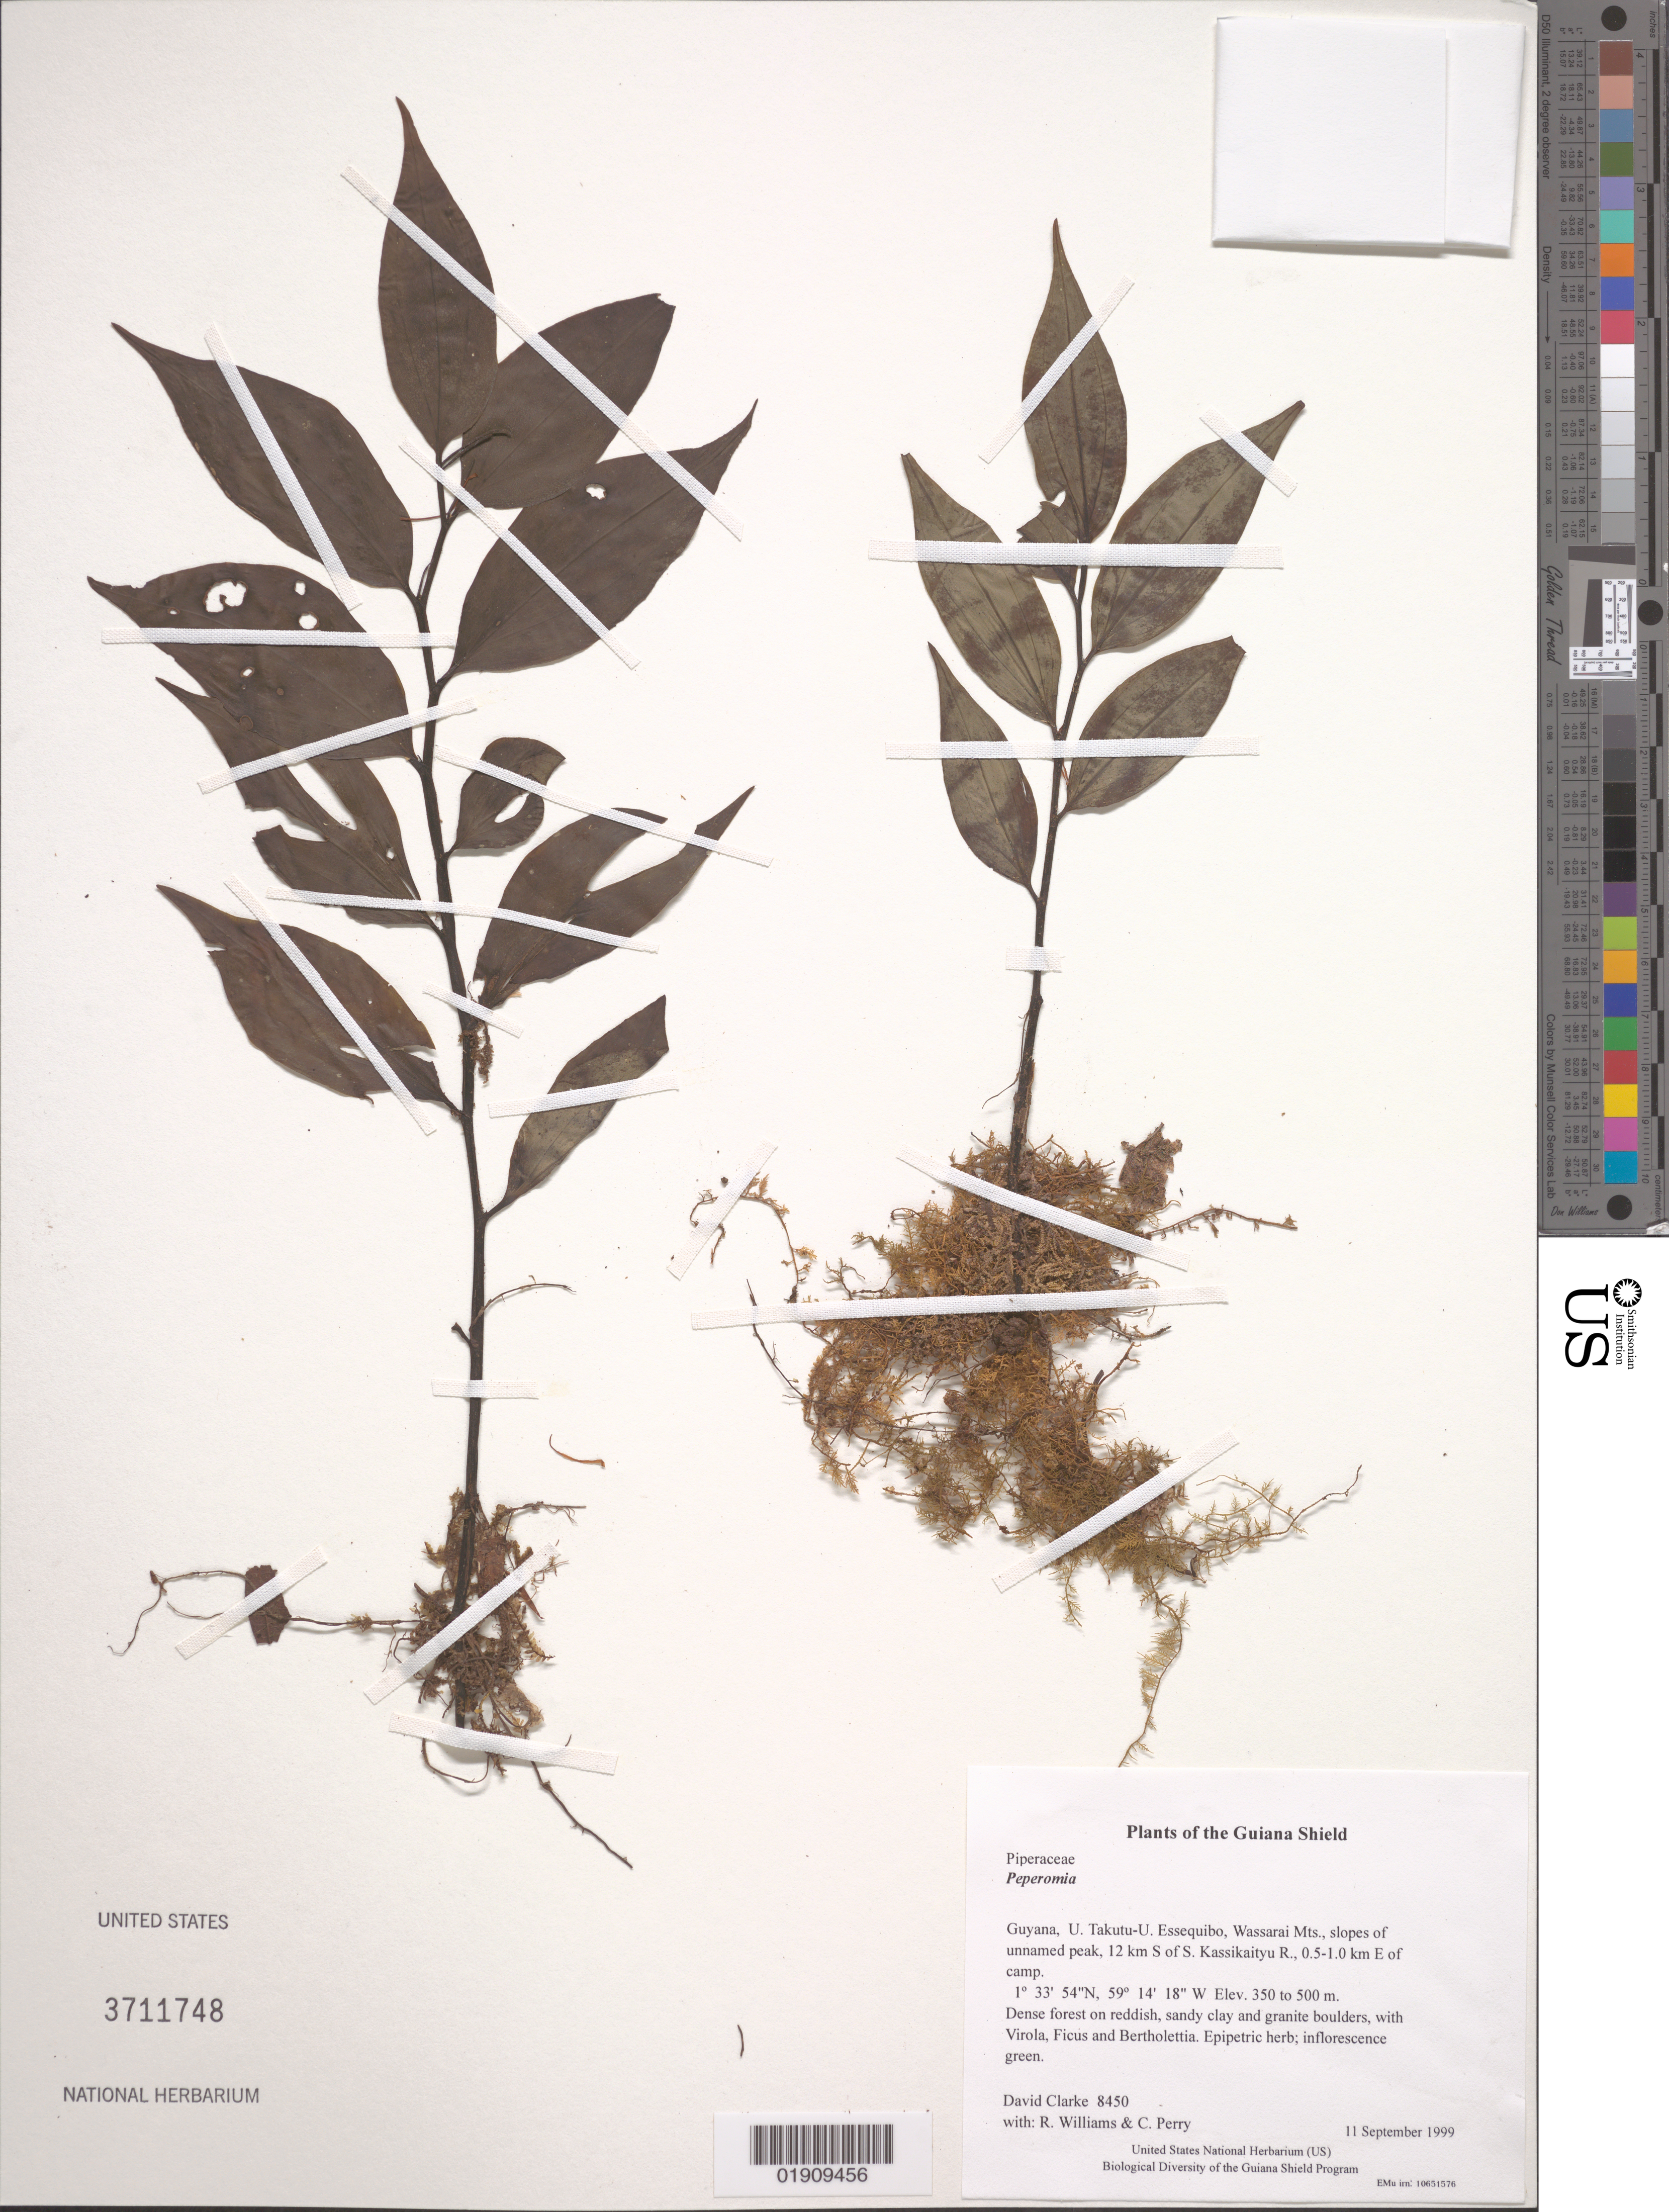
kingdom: Plantae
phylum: Tracheophyta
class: Magnoliopsida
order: Piperales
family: Piperaceae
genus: Peperomia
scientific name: Peperomia alata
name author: Ruiz & Pav.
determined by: Jiménez, José Estaban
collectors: H. D. Clarke, R. Williams & C. Perry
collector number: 8450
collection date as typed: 11 September 1999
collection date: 1999-09-11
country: Guyana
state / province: U. Takutu-U. Essequibo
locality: Wassarai Mts., slopes of unnamed peak, 12 km S of S. Kassikaityu R., 0.5-1.0 km E of camp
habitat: Dense forest on reddish, sandy clay and granite boulders, with Virola, Ficus and Bertholettia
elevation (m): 350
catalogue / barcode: US 3711748